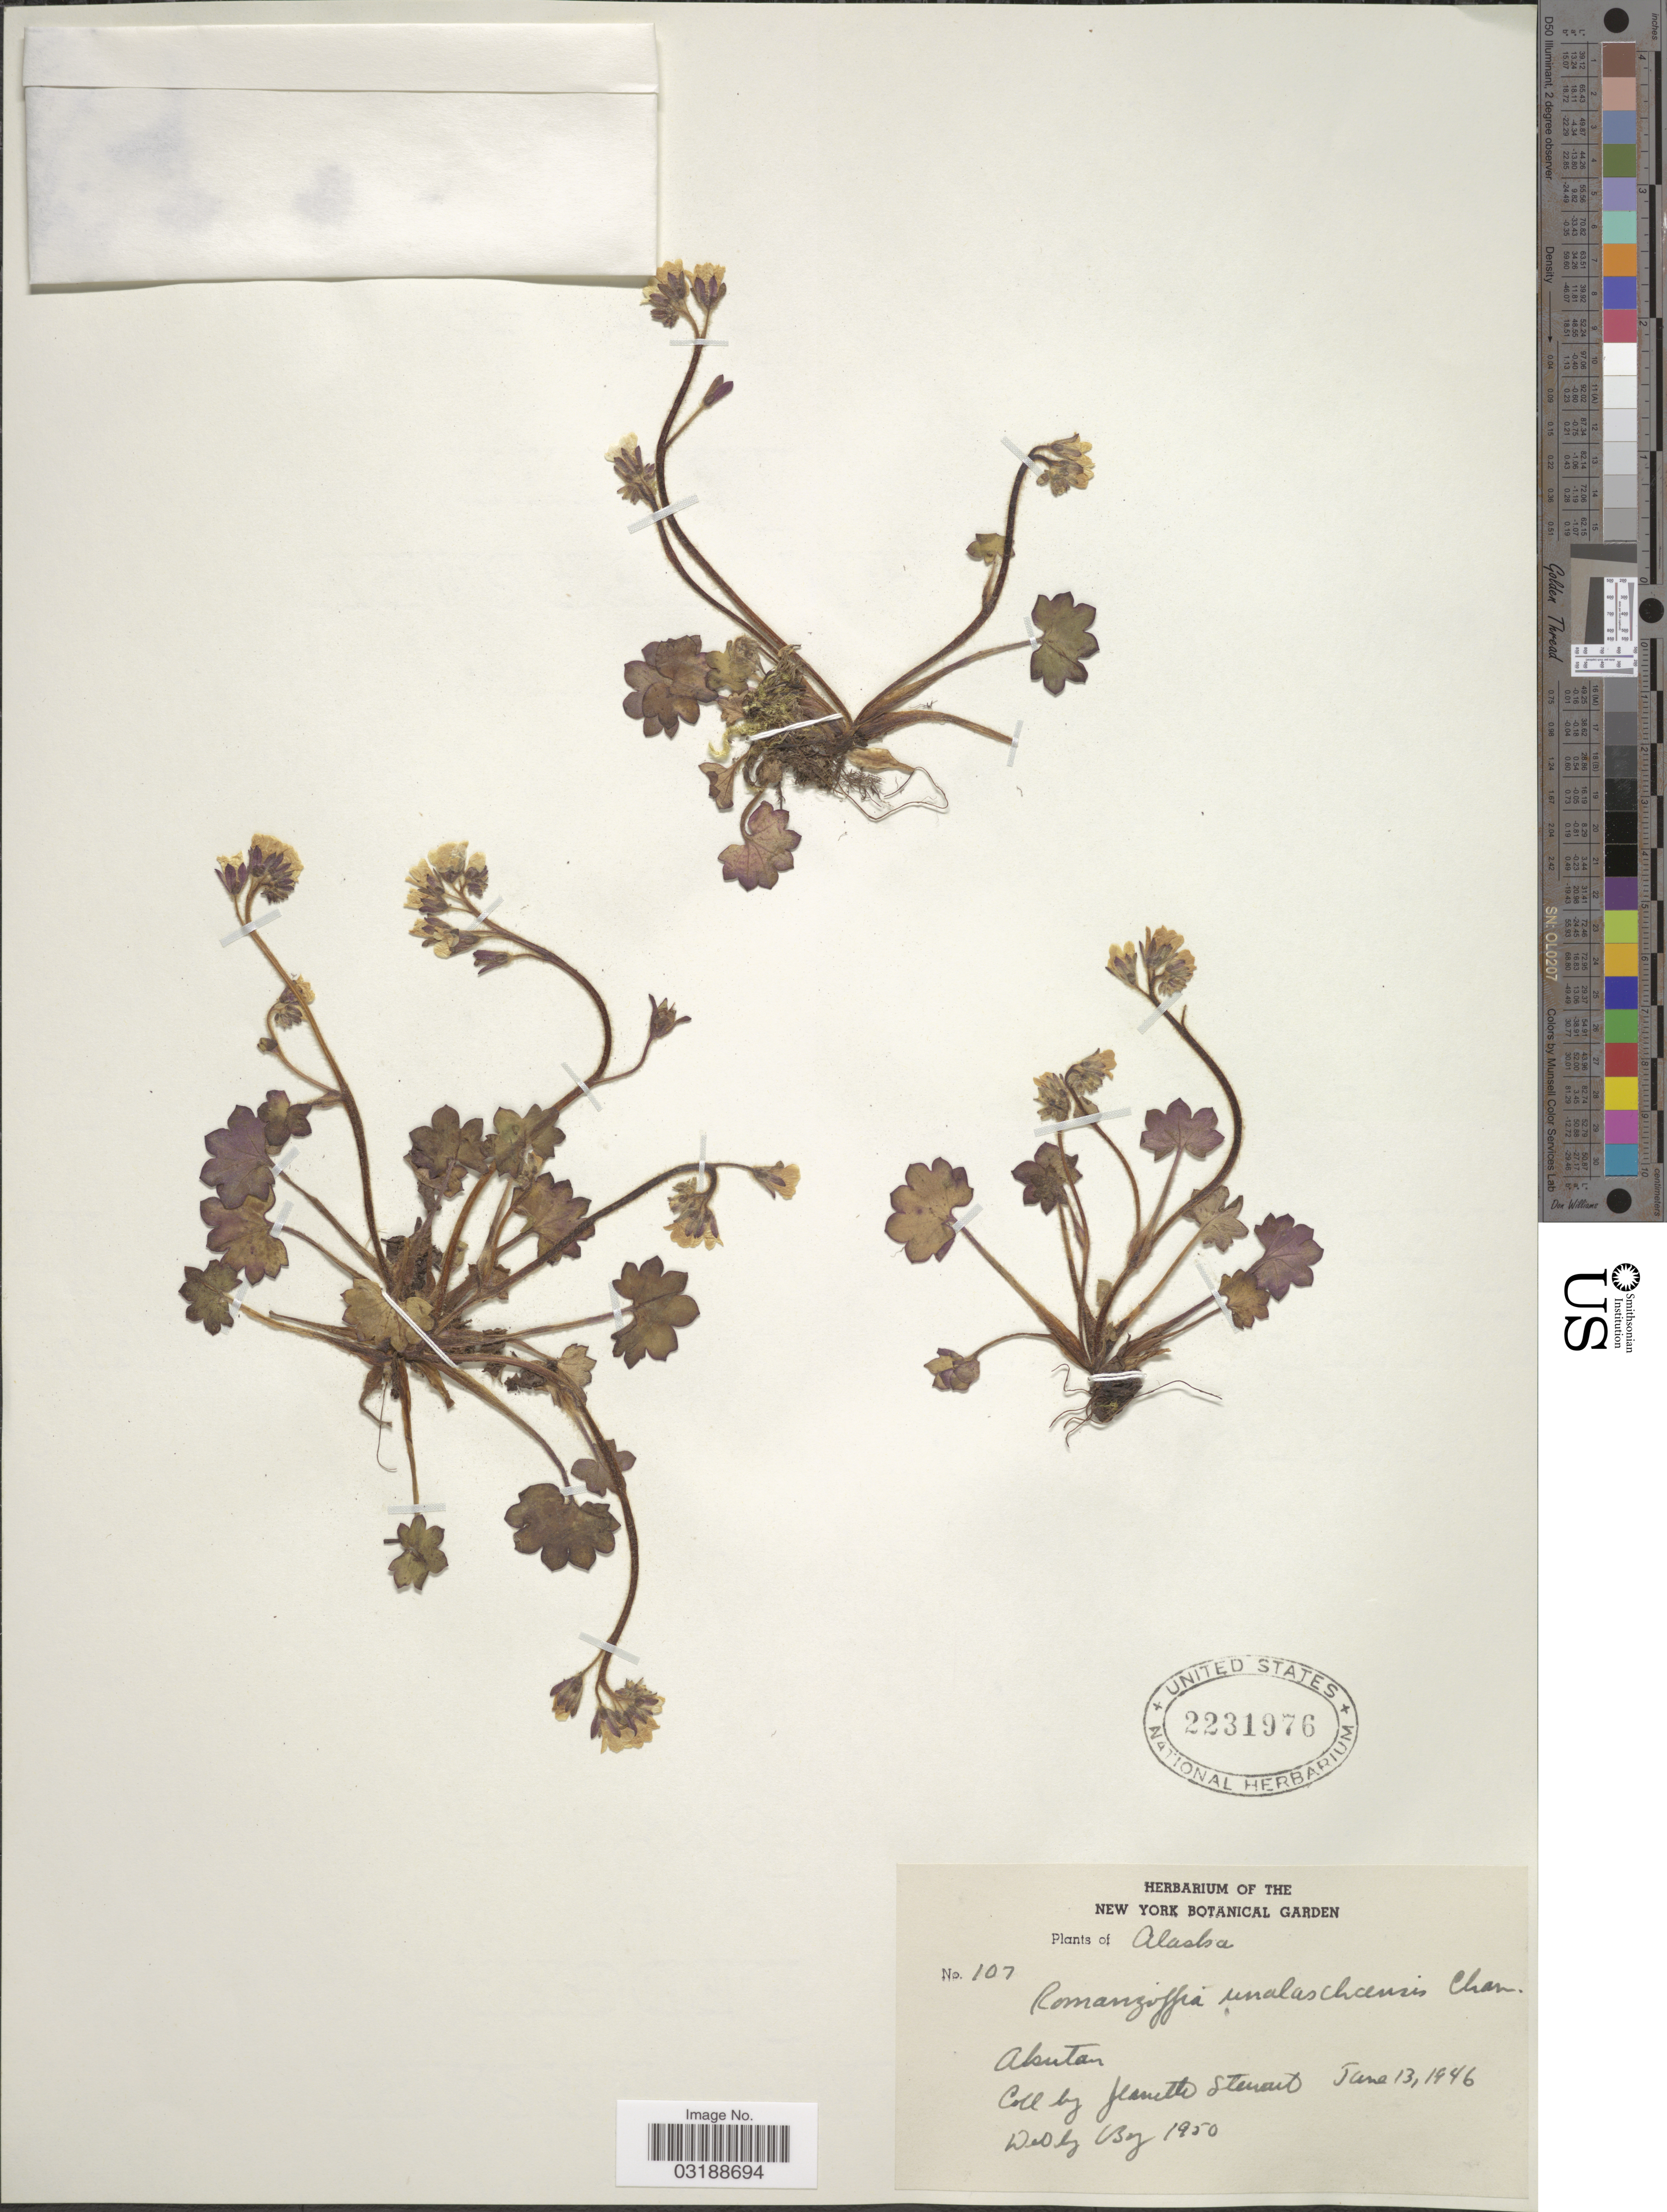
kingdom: Plantae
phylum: Tracheophyta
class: Magnoliopsida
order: Boraginales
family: Hydrophyllaceae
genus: Romanzoffia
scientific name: Romanzoffia unalaschcensis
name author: Cham.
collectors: J. Stewart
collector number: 107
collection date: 1946-06-13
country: United States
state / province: Alaska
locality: Abutan.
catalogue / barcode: US 2231976